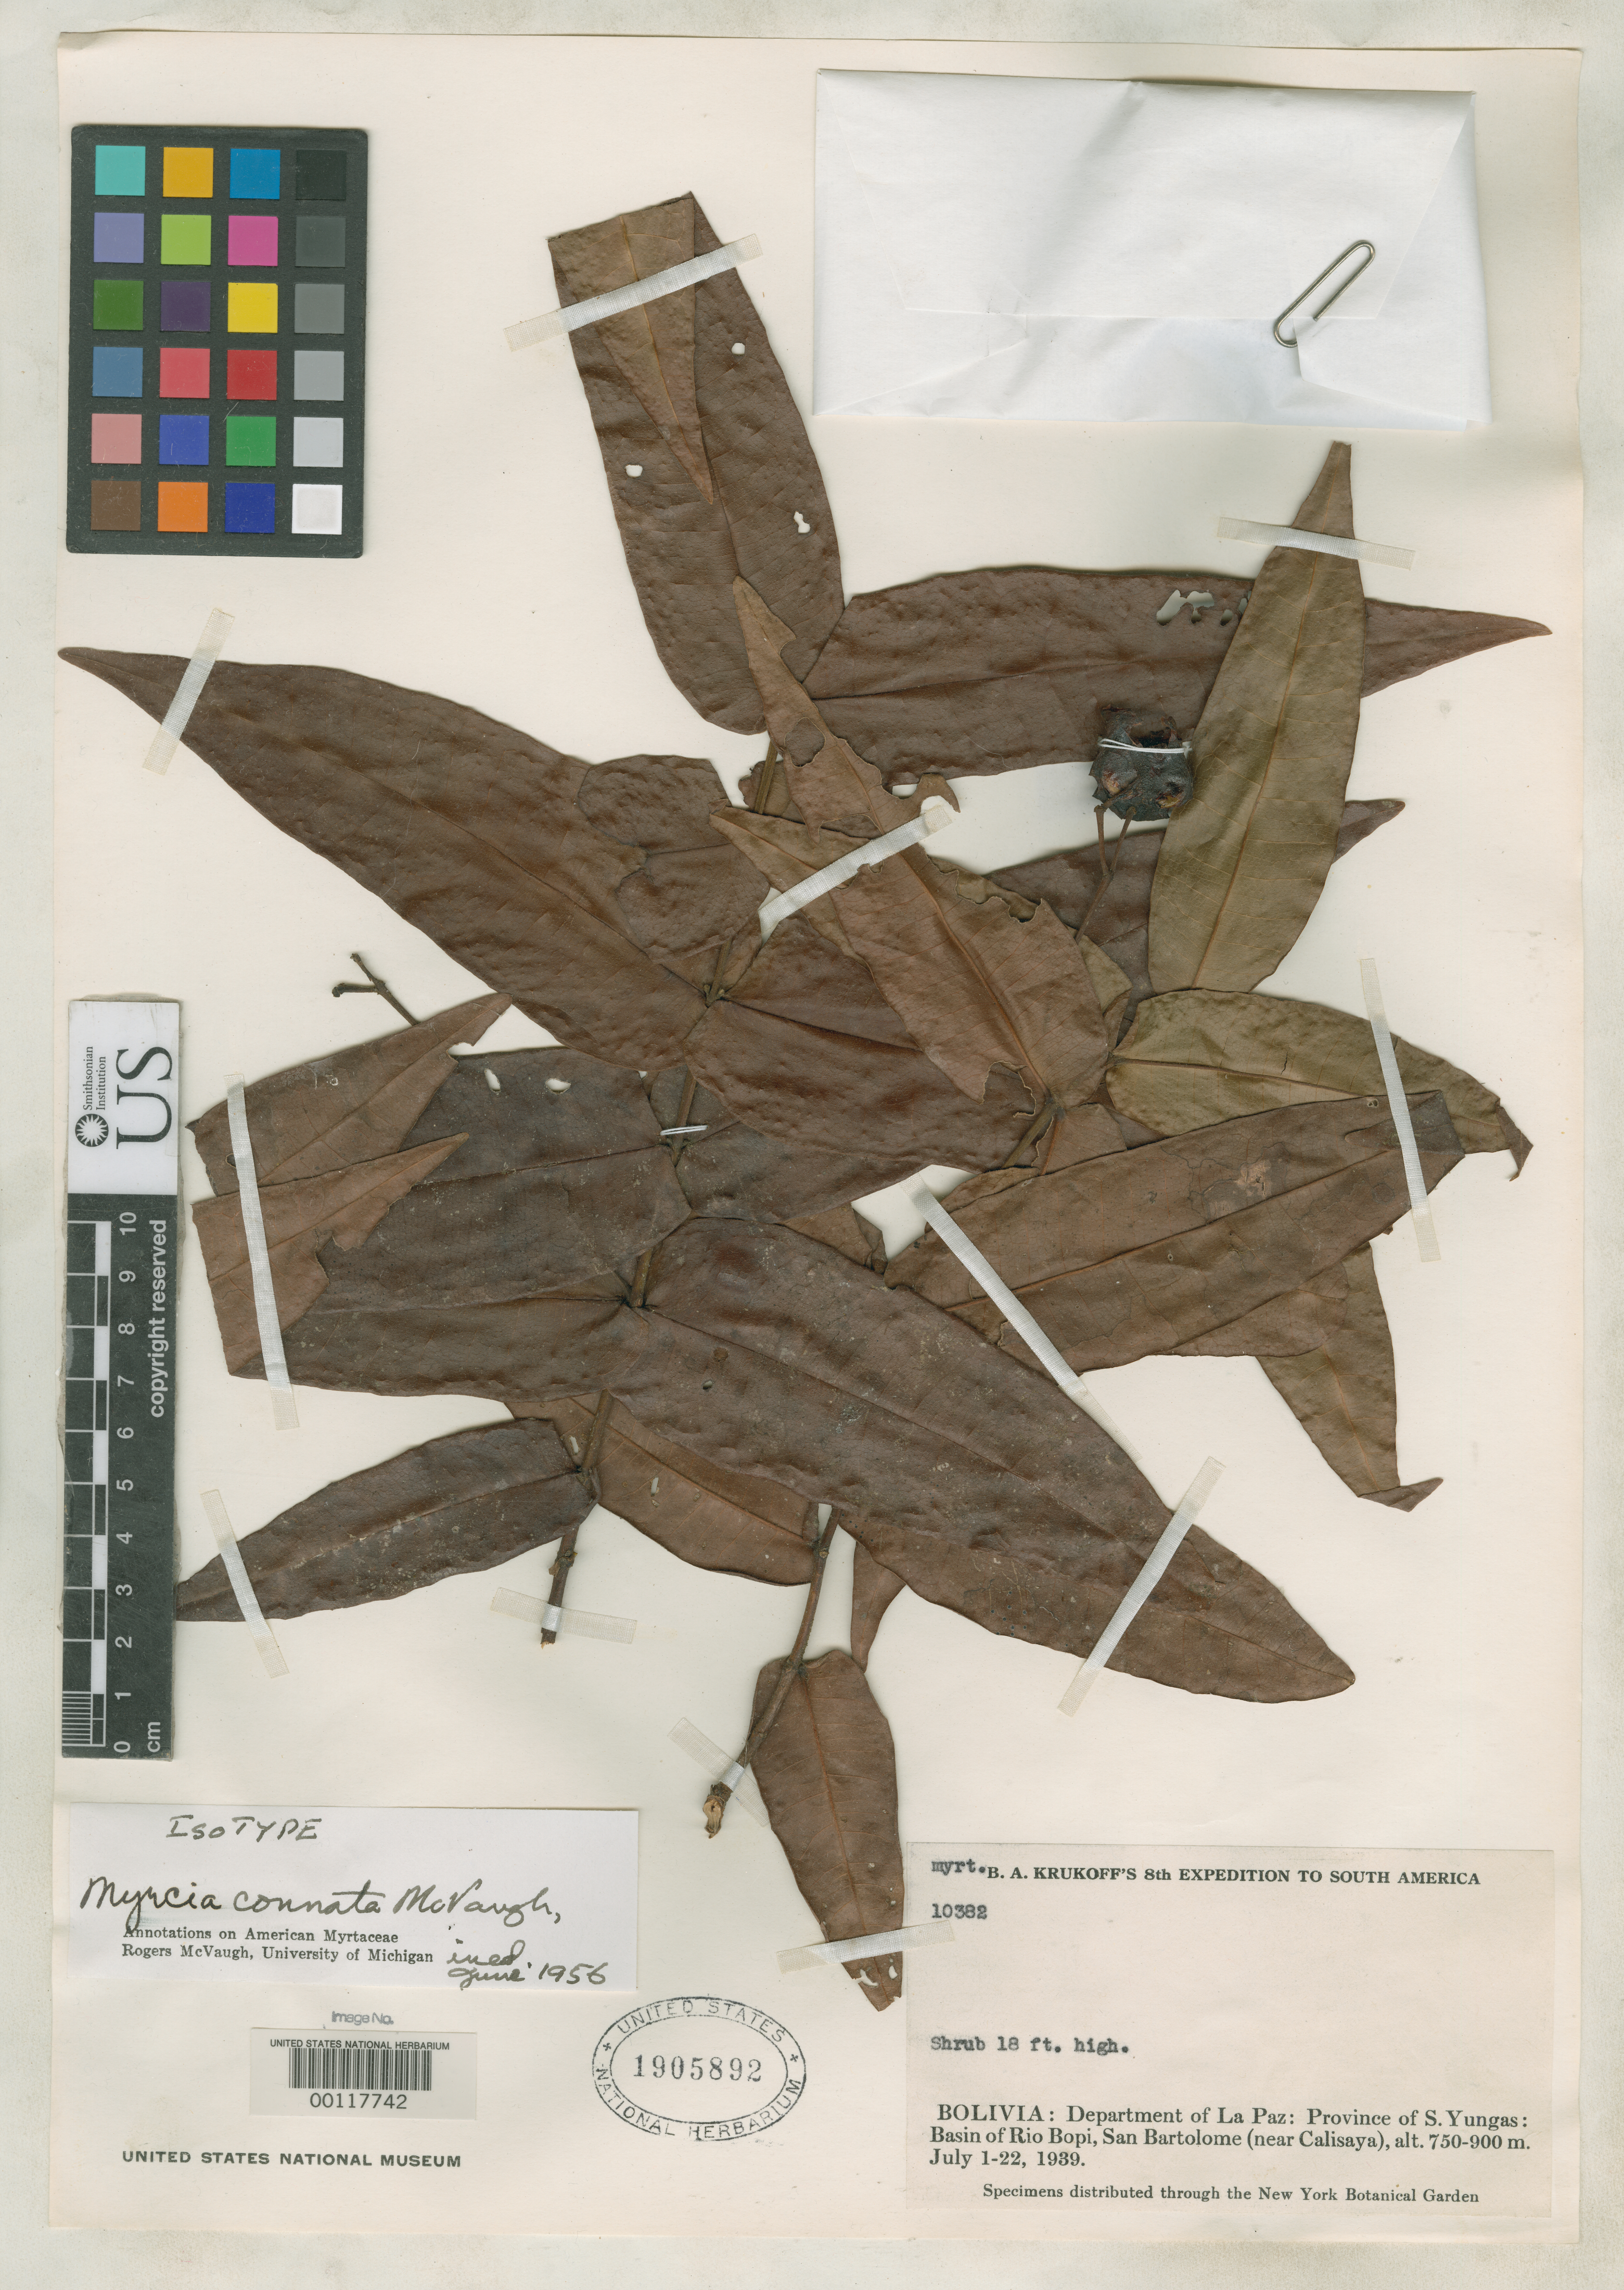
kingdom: Plantae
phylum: Tracheophyta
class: Magnoliopsida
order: Myrtales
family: Myrtaceae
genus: Myrcia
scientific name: Myrcia connata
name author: McVaugh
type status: Isotype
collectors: B. A. Krukoff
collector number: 10382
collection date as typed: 01 Jul 1939 to 22 Jul 1939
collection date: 1939-07-01/1939-07-22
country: Bolivia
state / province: La Paz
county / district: Sud Yungas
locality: Basin of Rio Bopi, San Bartolome, near Calisaya.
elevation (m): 750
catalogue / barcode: US 1905892